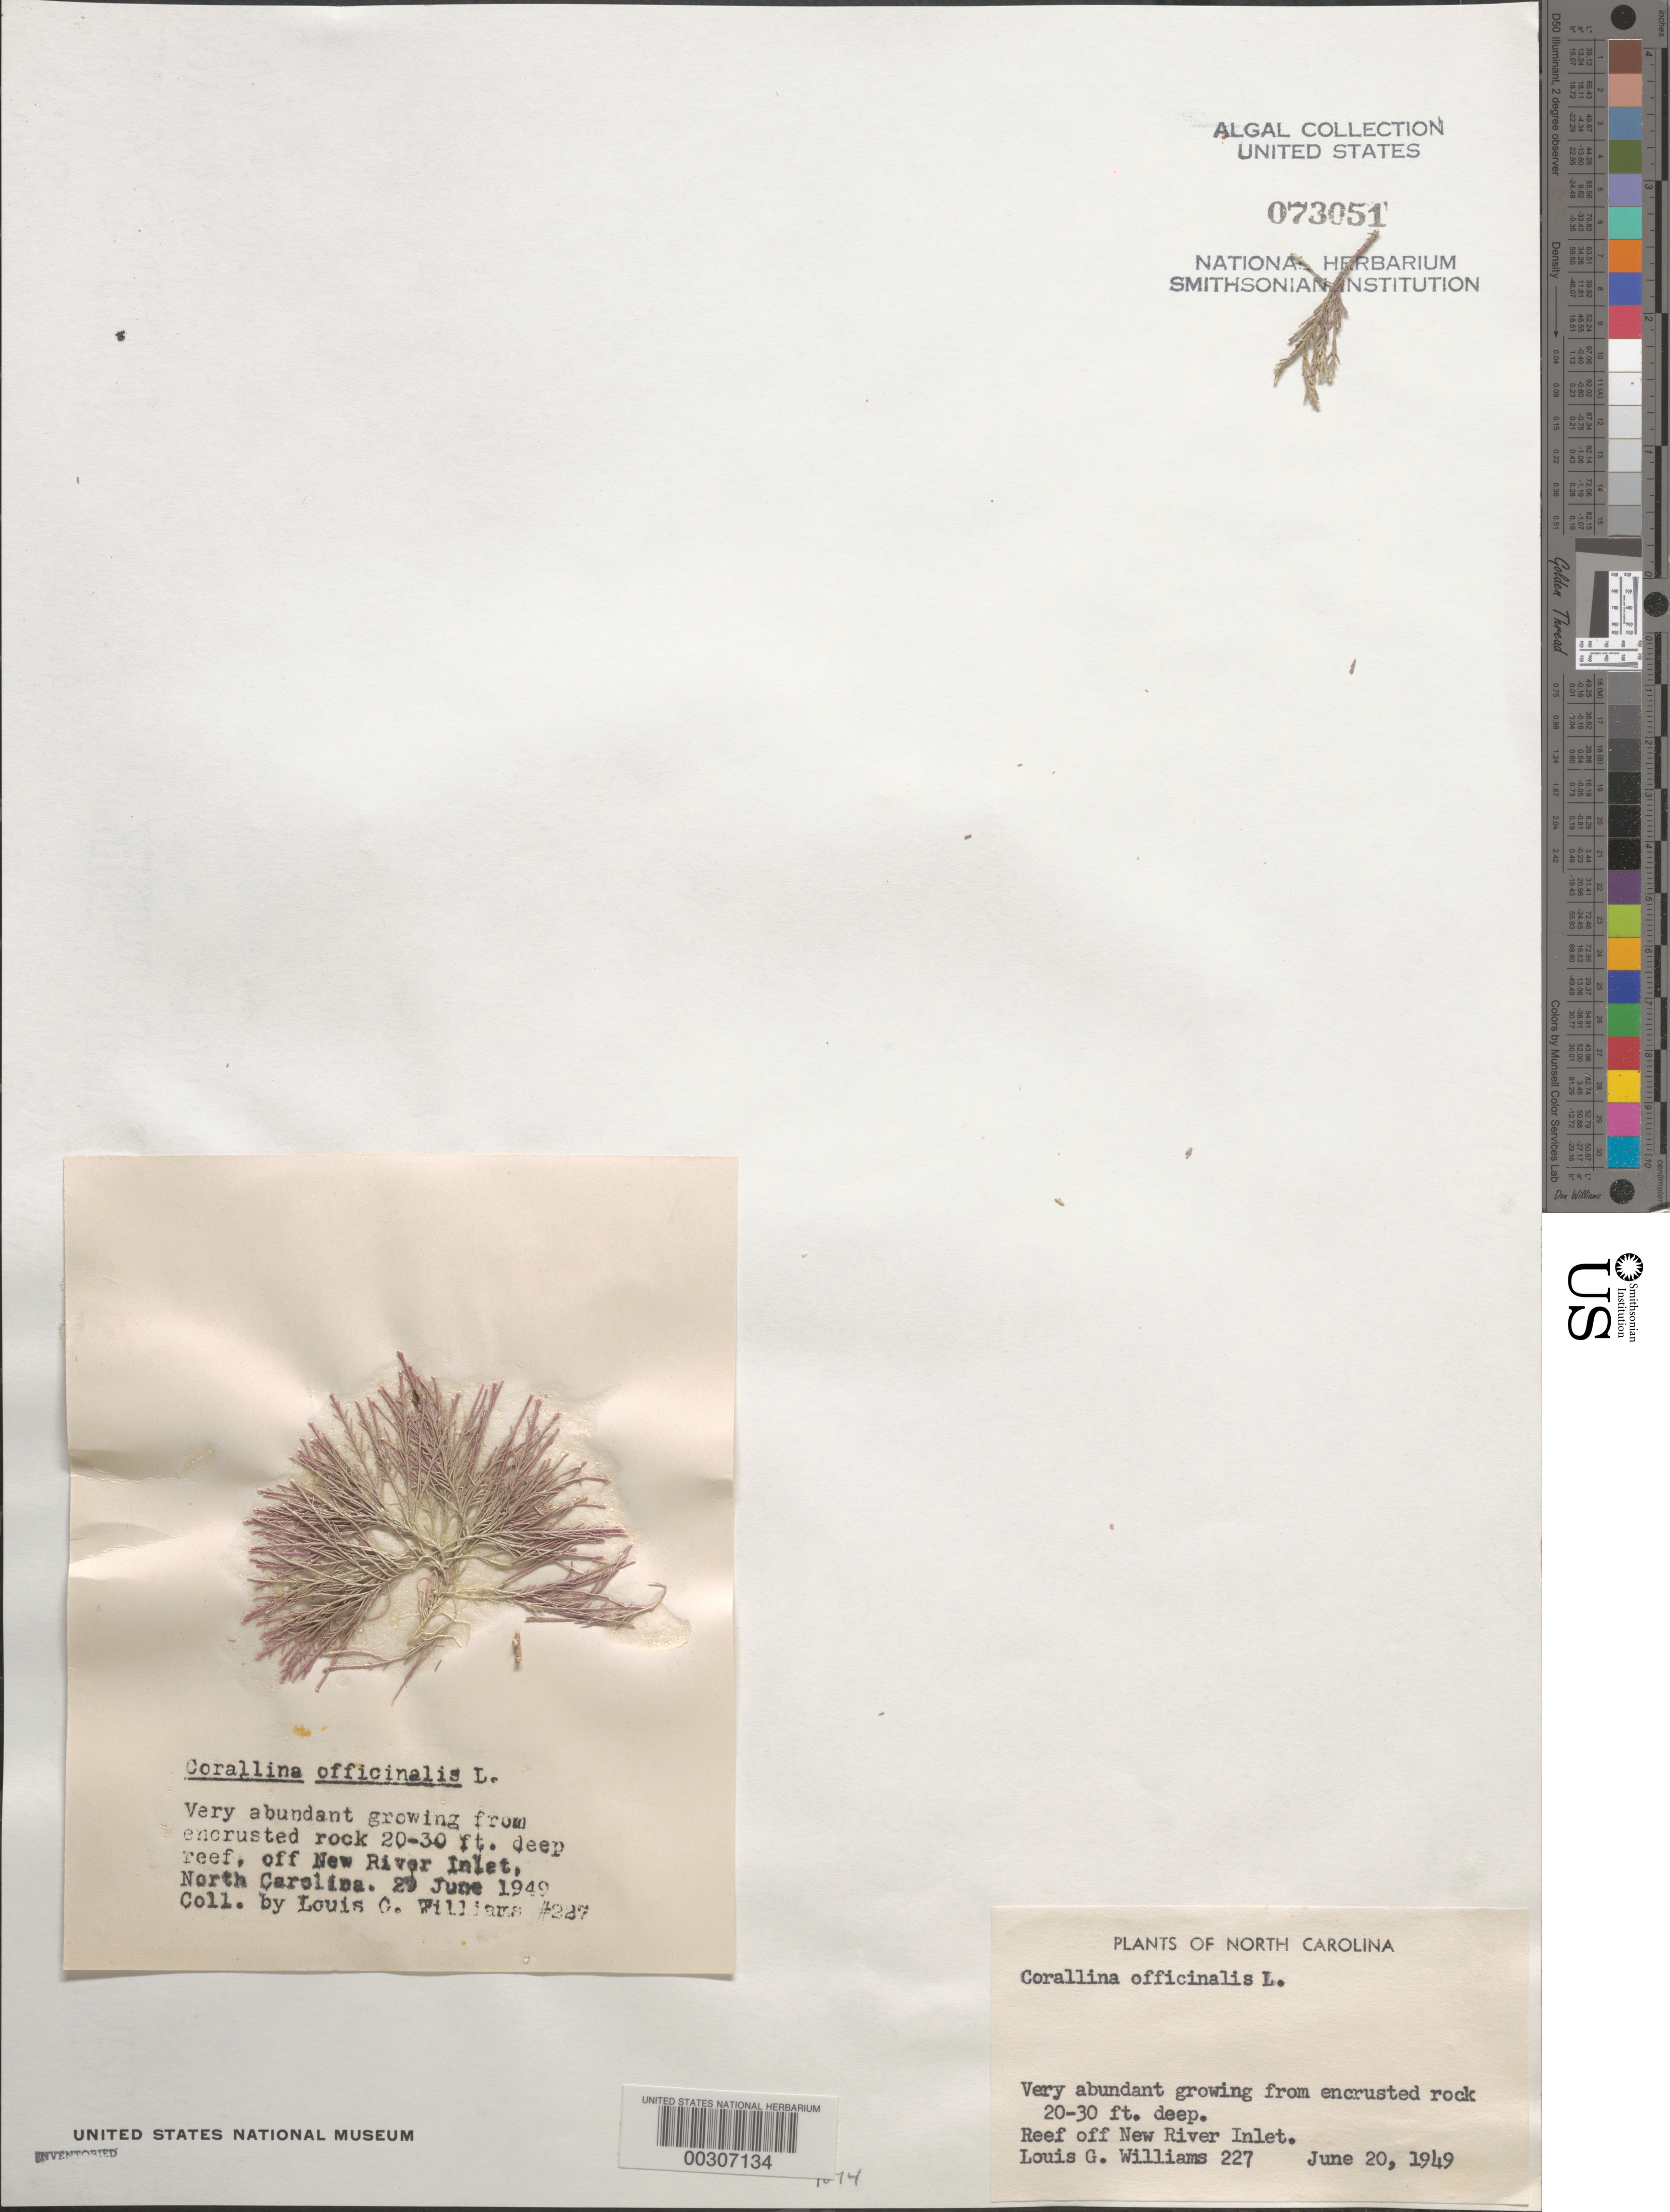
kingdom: Plantae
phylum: Rhodophyta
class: Florideophyceae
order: Corallinales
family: Corallinaceae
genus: Corallina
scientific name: Corallina officinalis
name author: L.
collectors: L. G. Williams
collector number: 227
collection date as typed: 20 Jun 1949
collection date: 1949-06-20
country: United States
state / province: North Carolina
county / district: Onslow County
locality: Reef off New River Inlet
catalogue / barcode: US 73051